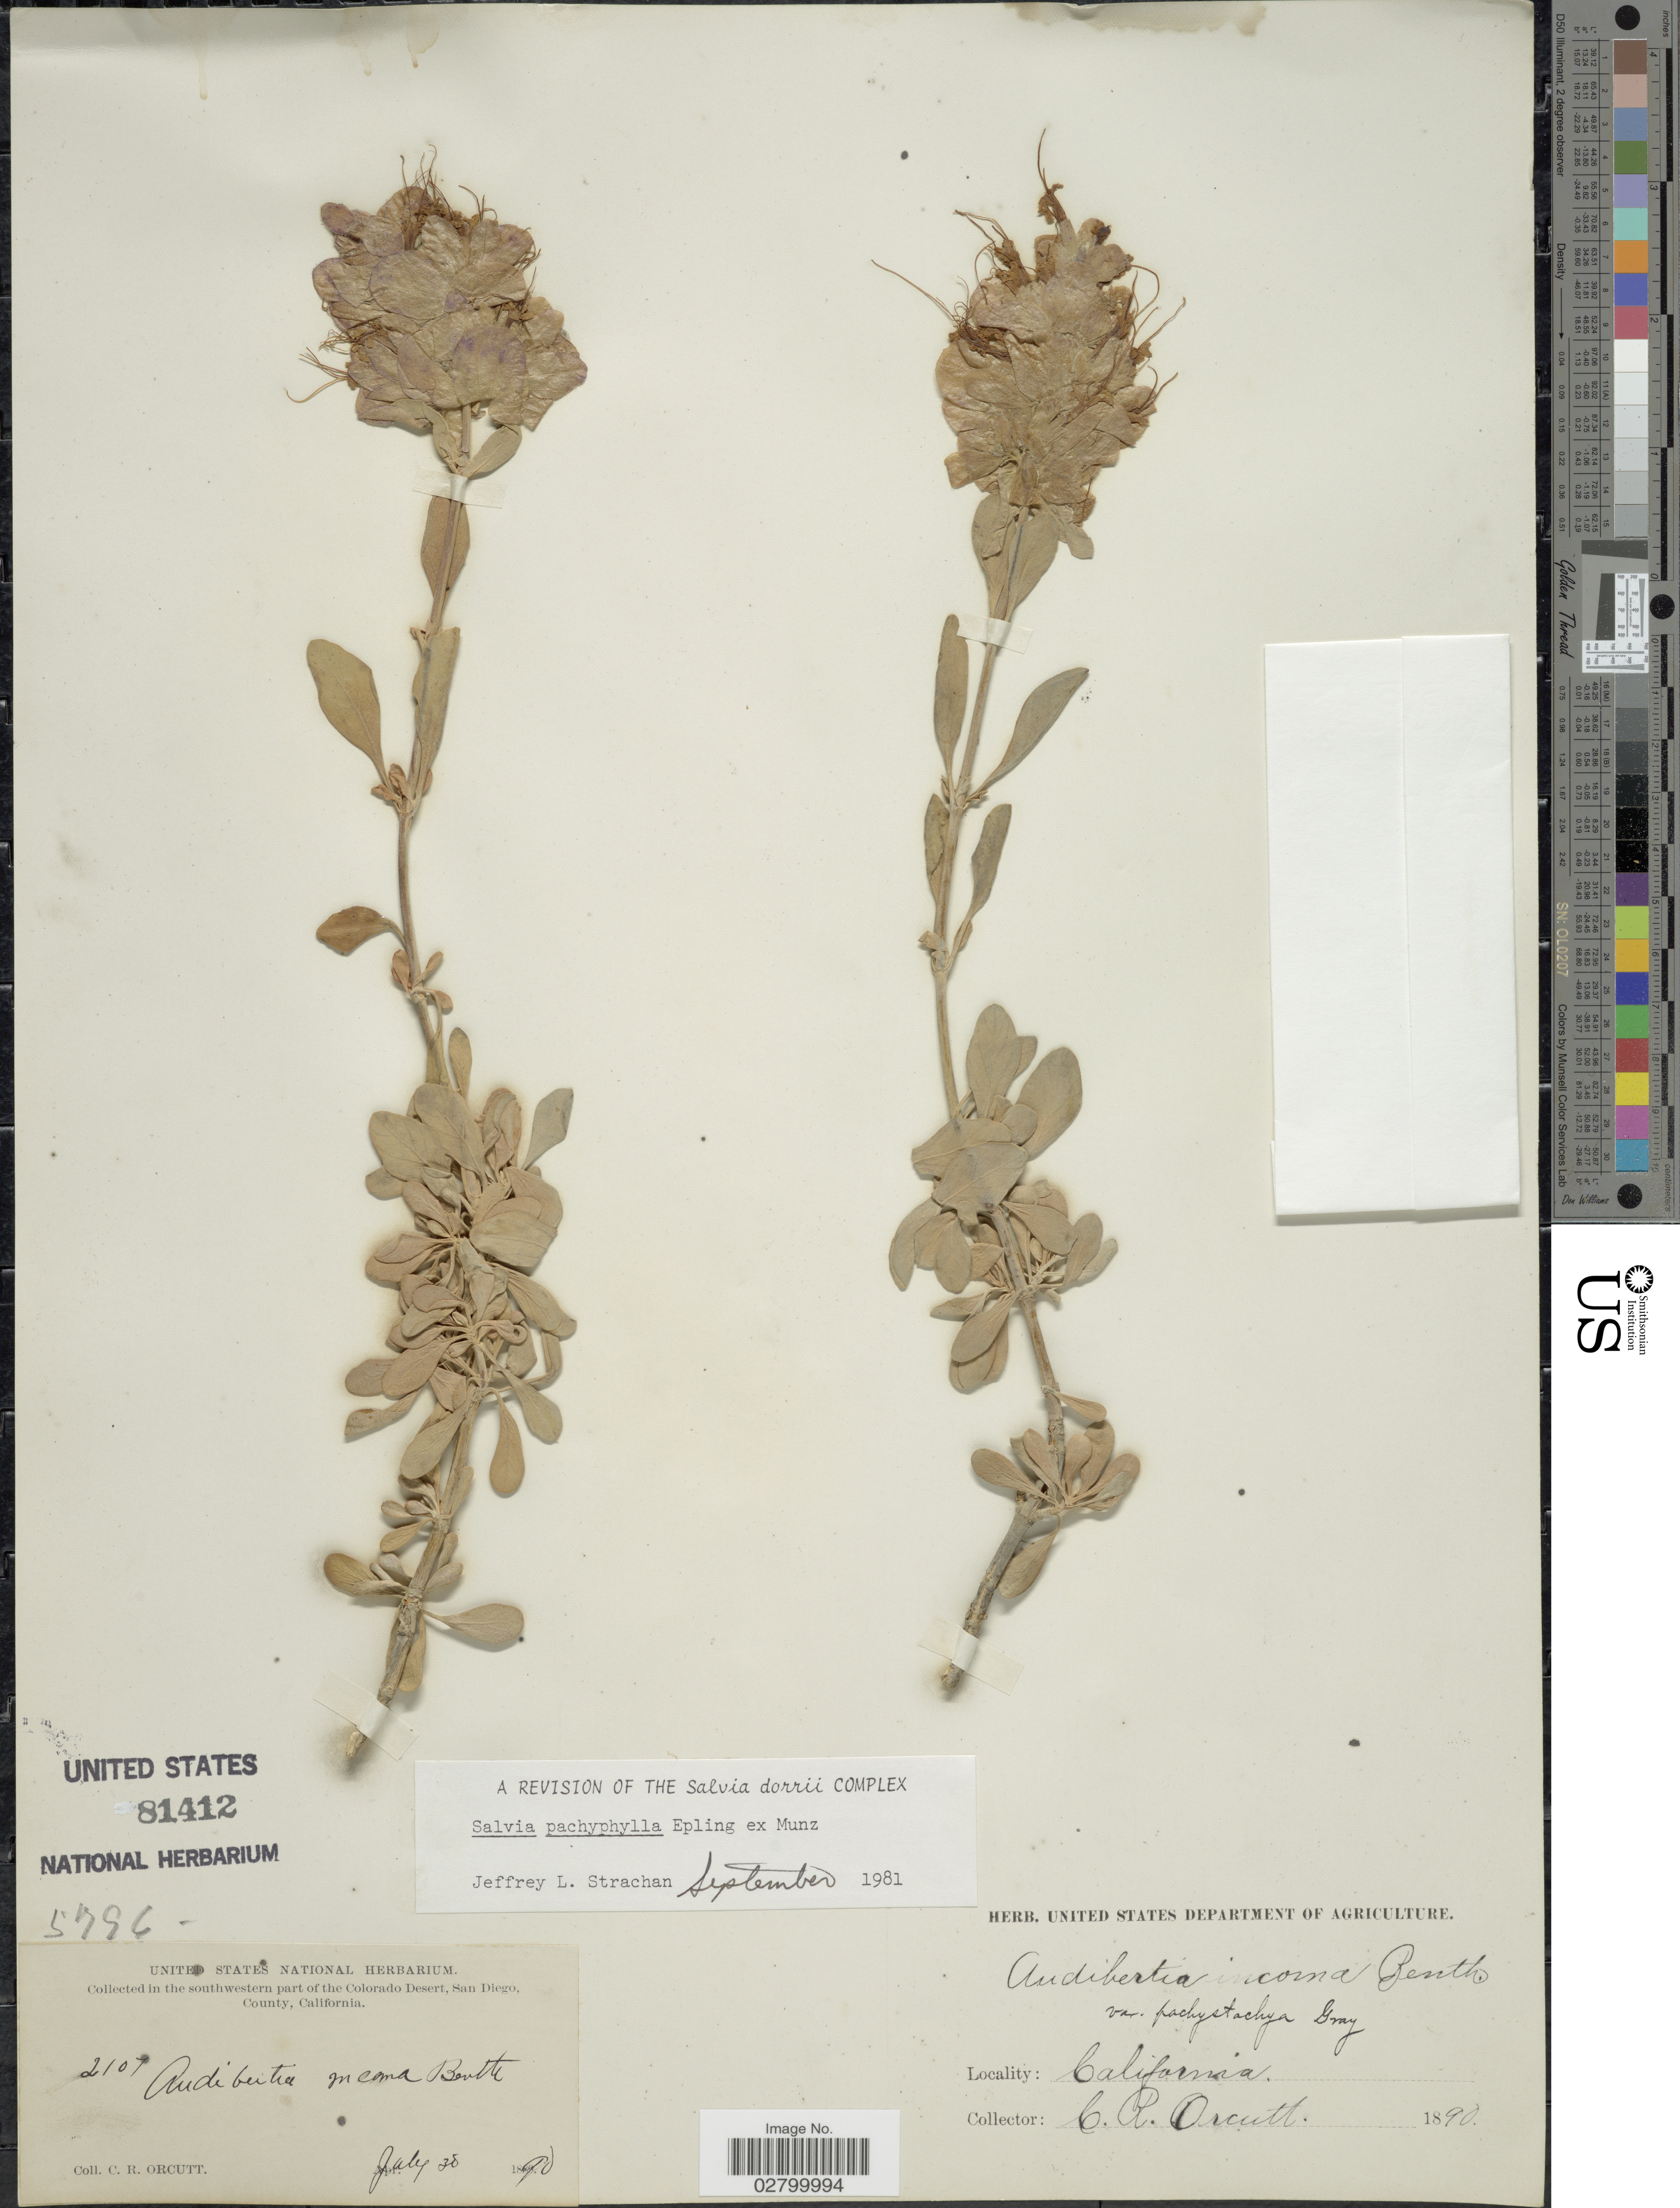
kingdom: Plantae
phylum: Tracheophyta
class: Magnoliopsida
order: Lamiales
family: Lamiaceae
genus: Salvia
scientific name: Salvia pachyphylla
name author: Epling ex Munz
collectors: C. R. Orcutt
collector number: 2107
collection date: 1890-07-30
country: United States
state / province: California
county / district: San Diego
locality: In the southwestern part of the Colorado Desert, San Diego, County.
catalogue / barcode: US 81412